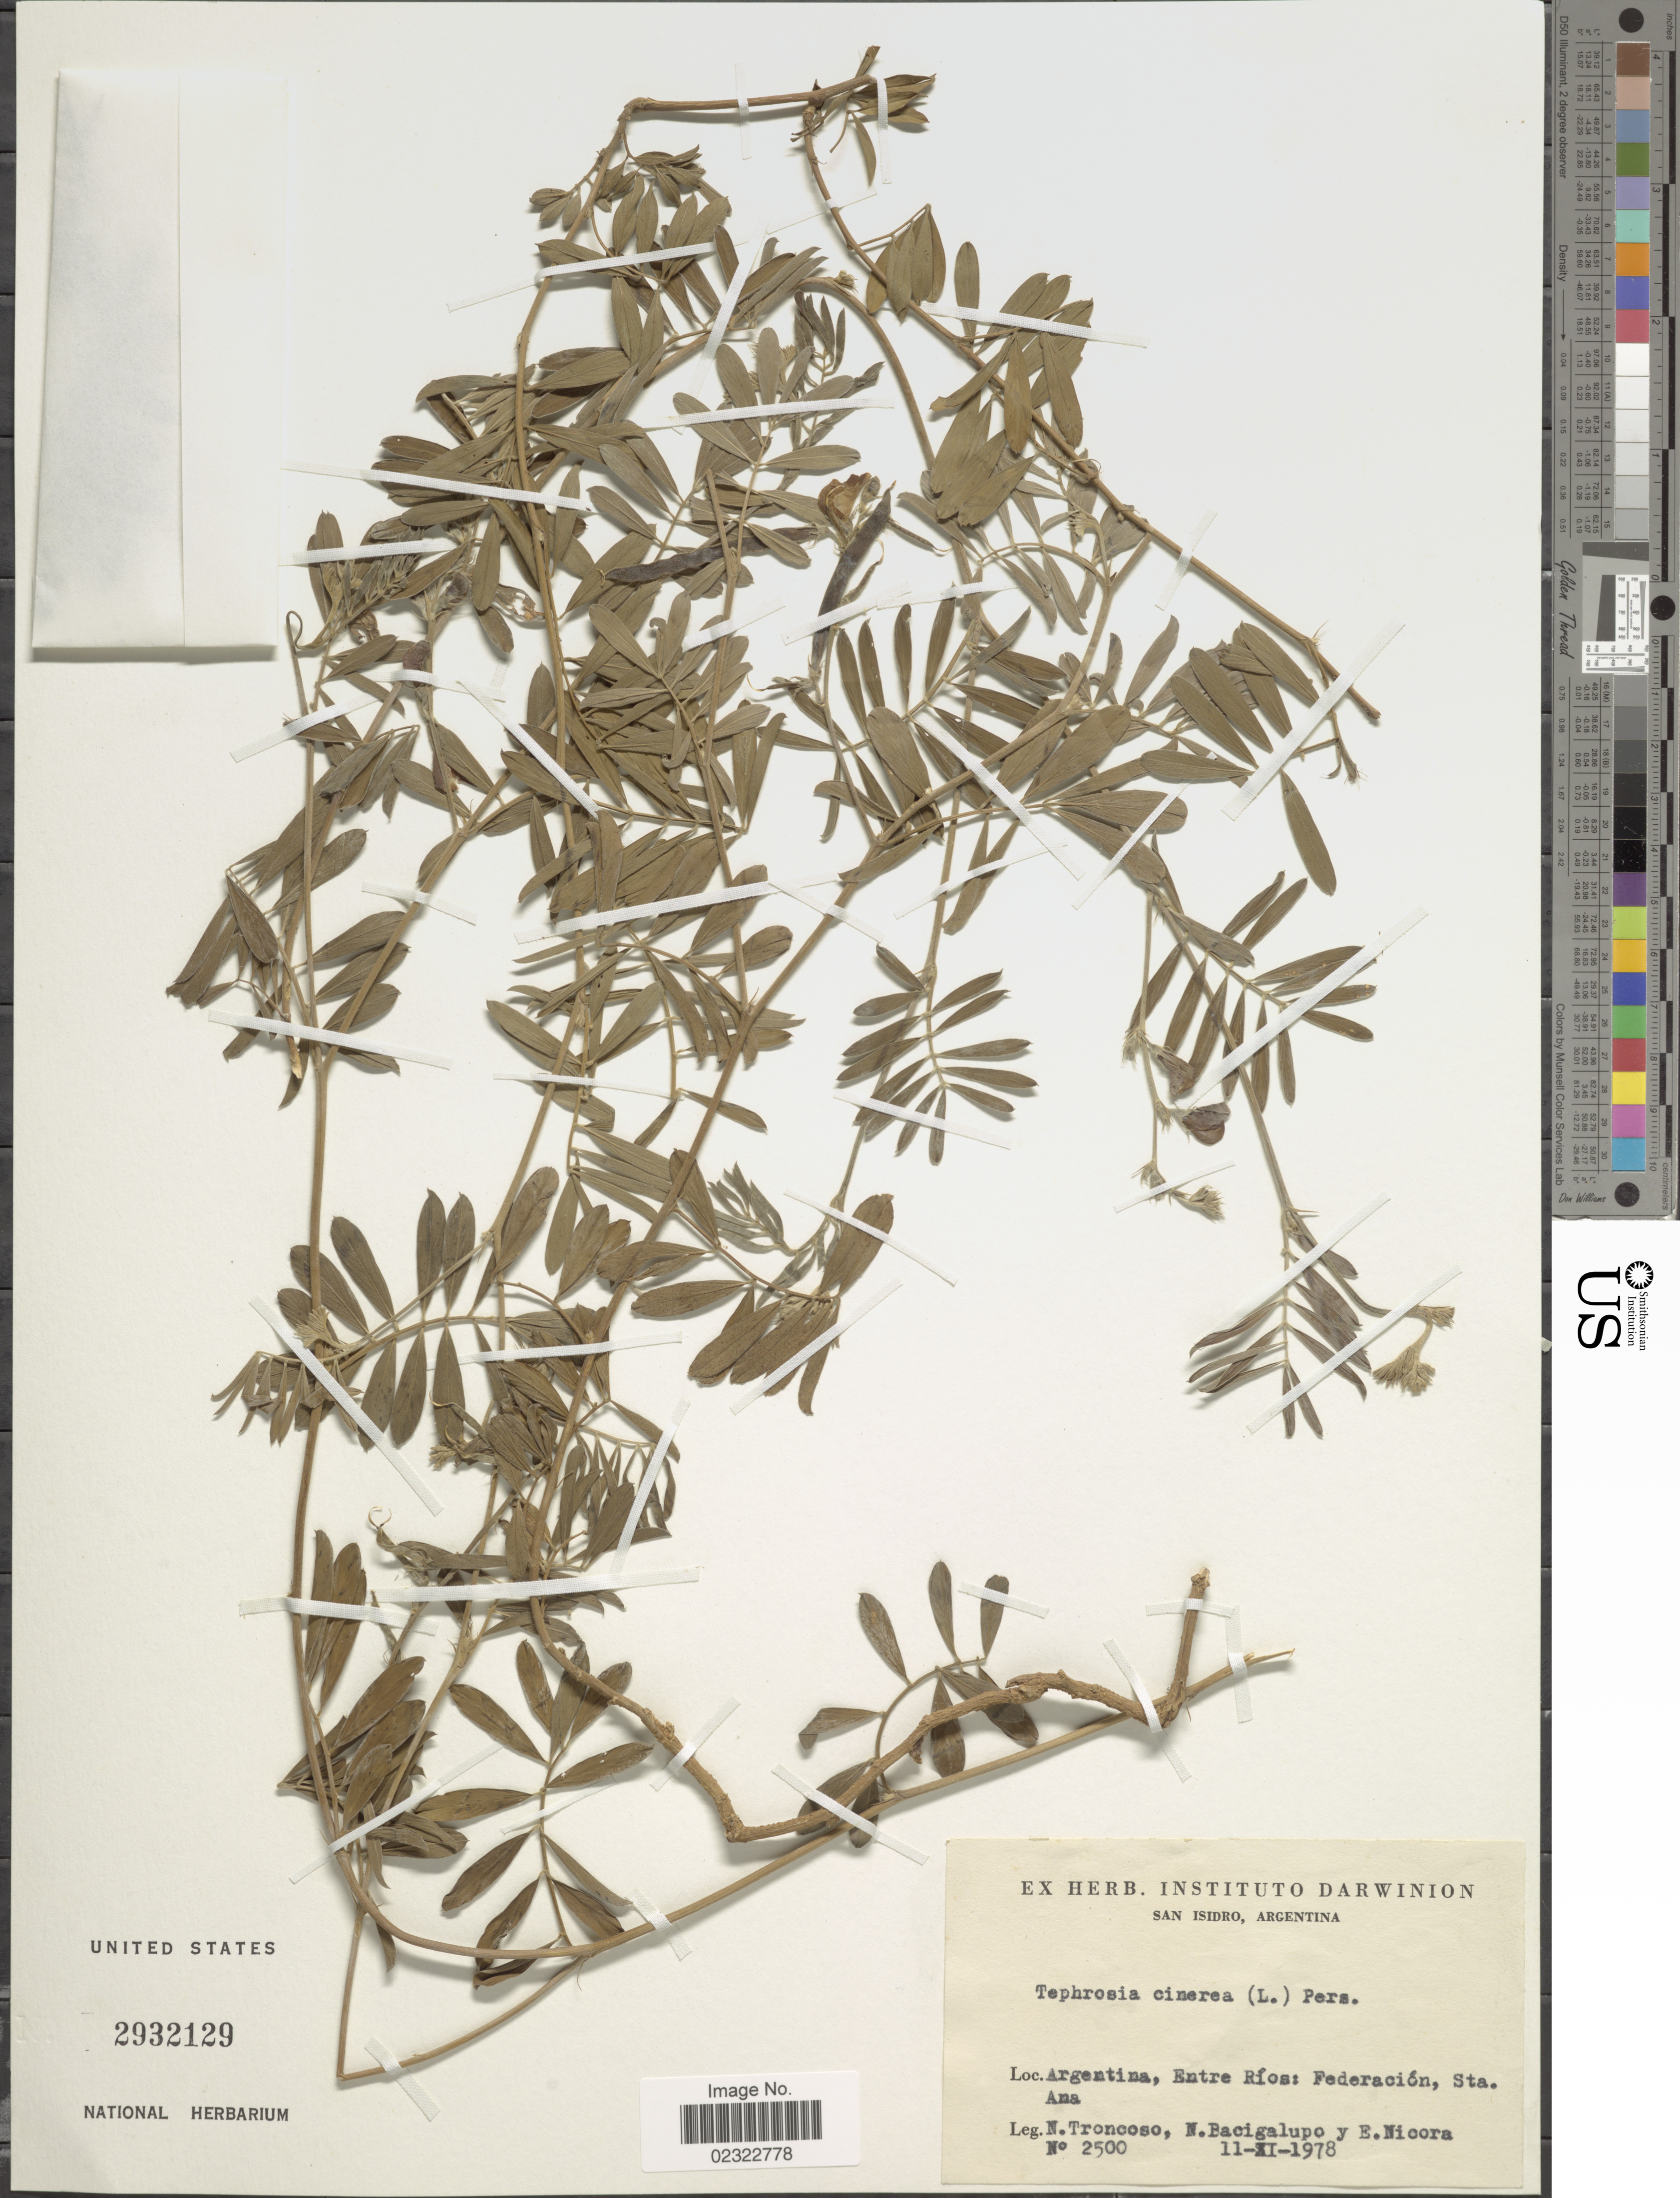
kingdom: Plantae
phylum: Tracheophyta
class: Magnoliopsida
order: Fabales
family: Fabaceae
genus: Tephrosia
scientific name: Tephrosia cinerea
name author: (L.) Pers.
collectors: N. Troncoso, N. M. Bacigalupo & E. Nicora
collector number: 2500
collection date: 1978-11-11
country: Argentina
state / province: Entre Rios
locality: San Isidro. Federacion, Sta. Ana.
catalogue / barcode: US 2932129